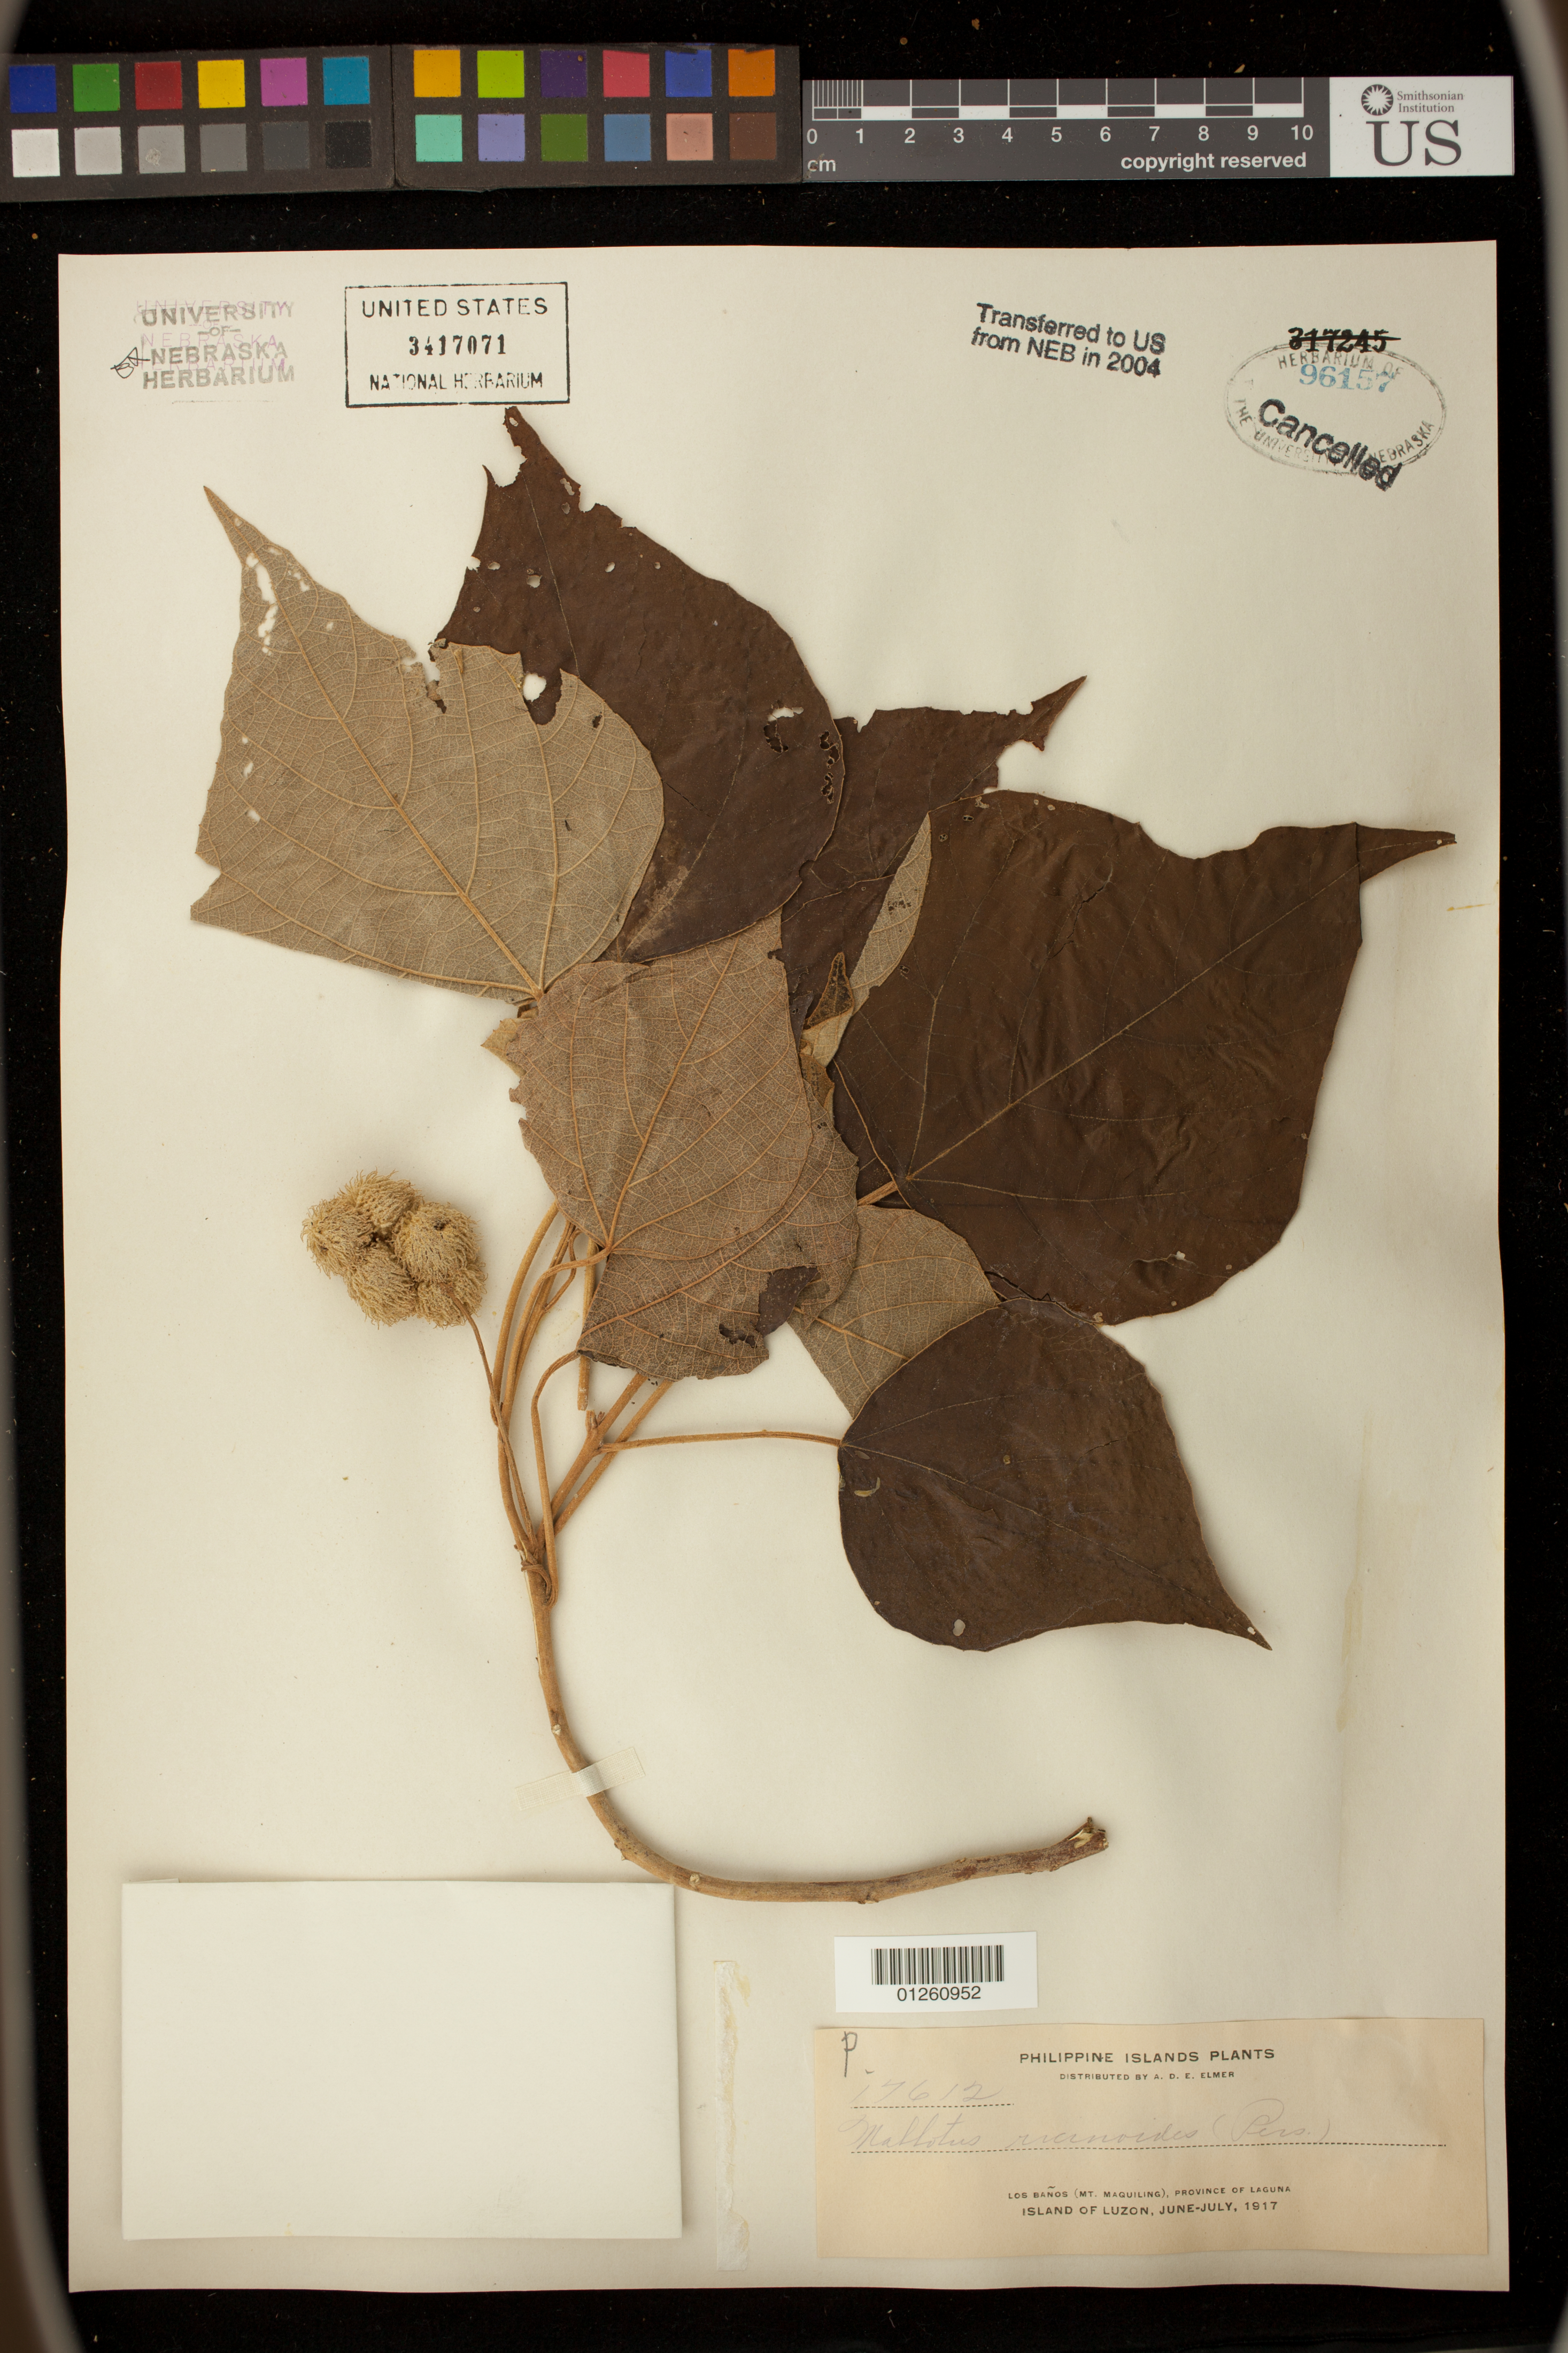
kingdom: Plantae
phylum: Tracheophyta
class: Magnoliopsida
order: Malpighiales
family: Euphorbiaceae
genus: Mallotus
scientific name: Mallotus ricinoides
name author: (Pers.) Müll. Arg.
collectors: A. D. E. Elmer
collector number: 17612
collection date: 1917-06/1917-07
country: Philippines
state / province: Calabarzon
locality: Los Banos (Mt. Maquiling) Province of Laguna Island of Luzon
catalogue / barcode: US 3417071